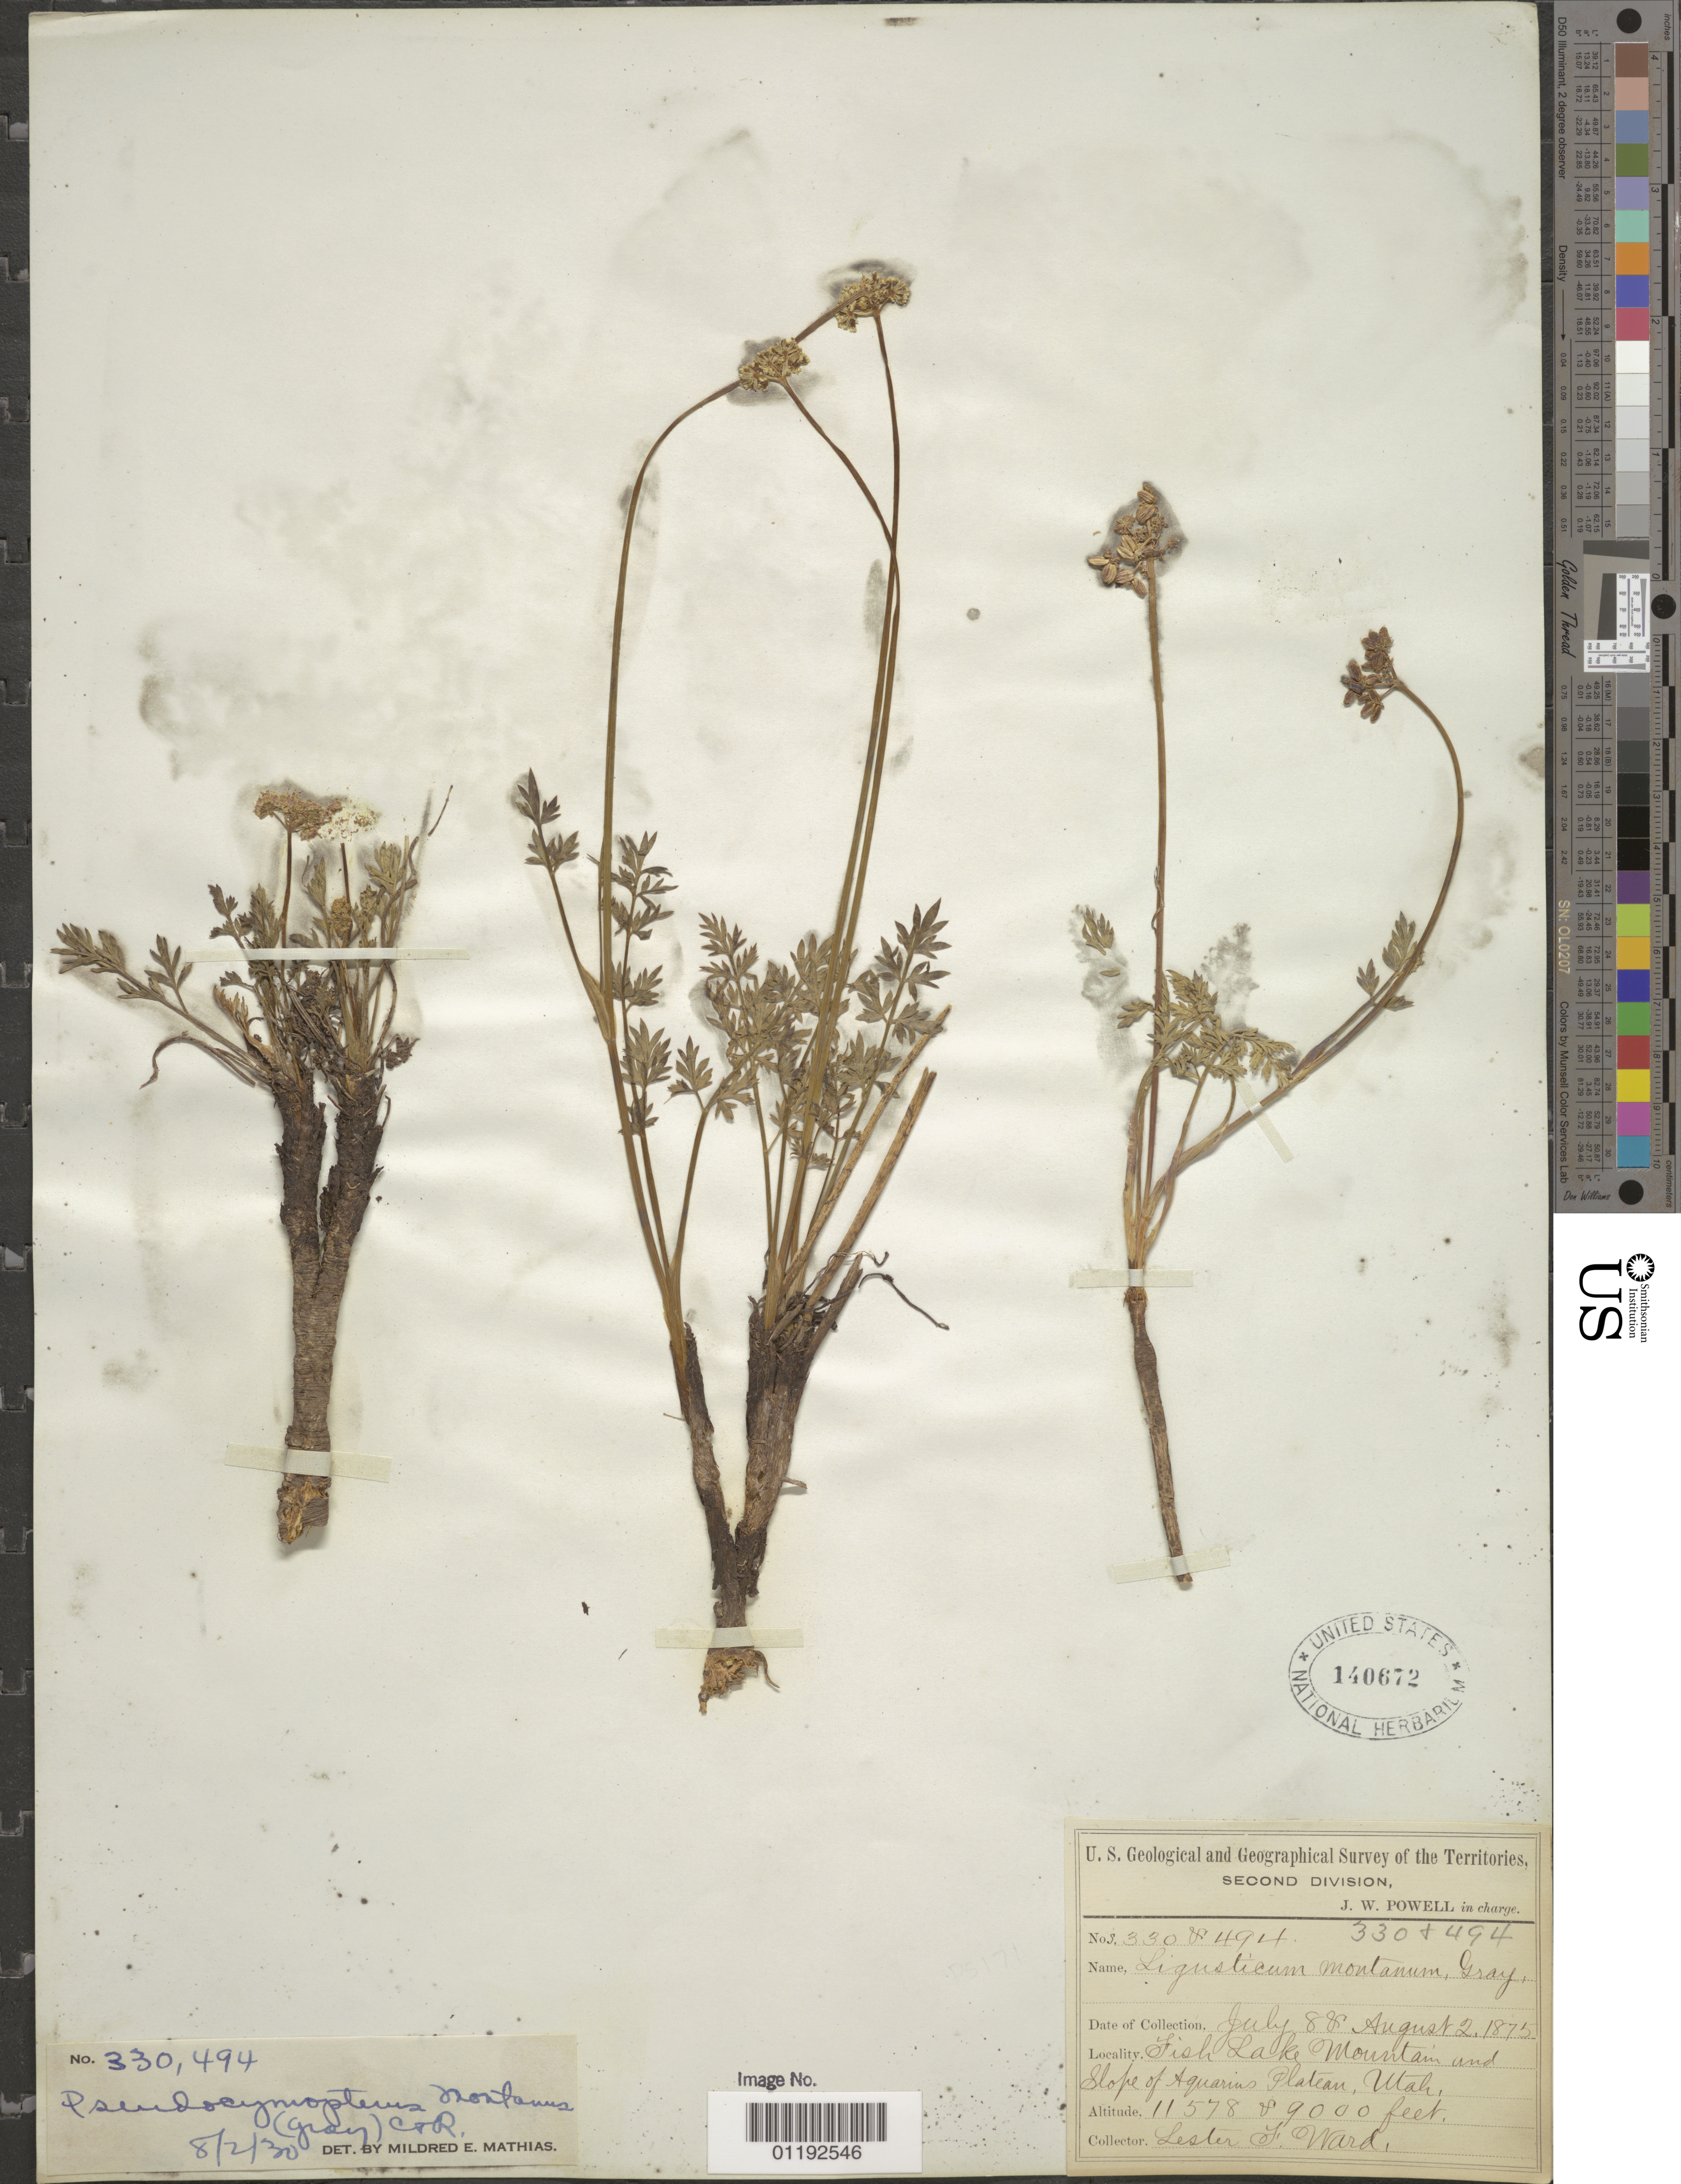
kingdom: Plantae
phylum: Tracheophyta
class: Magnoliopsida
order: Apiales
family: Apiaceae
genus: Pseudocymopterus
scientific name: Pseudocymopterus montanus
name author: (A. Gray) J.M. Coult. & Rose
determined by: Mathias, M. E.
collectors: L. F. Ward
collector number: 330; 494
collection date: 1875-07-08,1875-08-02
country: United States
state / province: Utah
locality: Fish Lake Mountain and slope of Aquarius Plateau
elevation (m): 2743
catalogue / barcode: US 140672